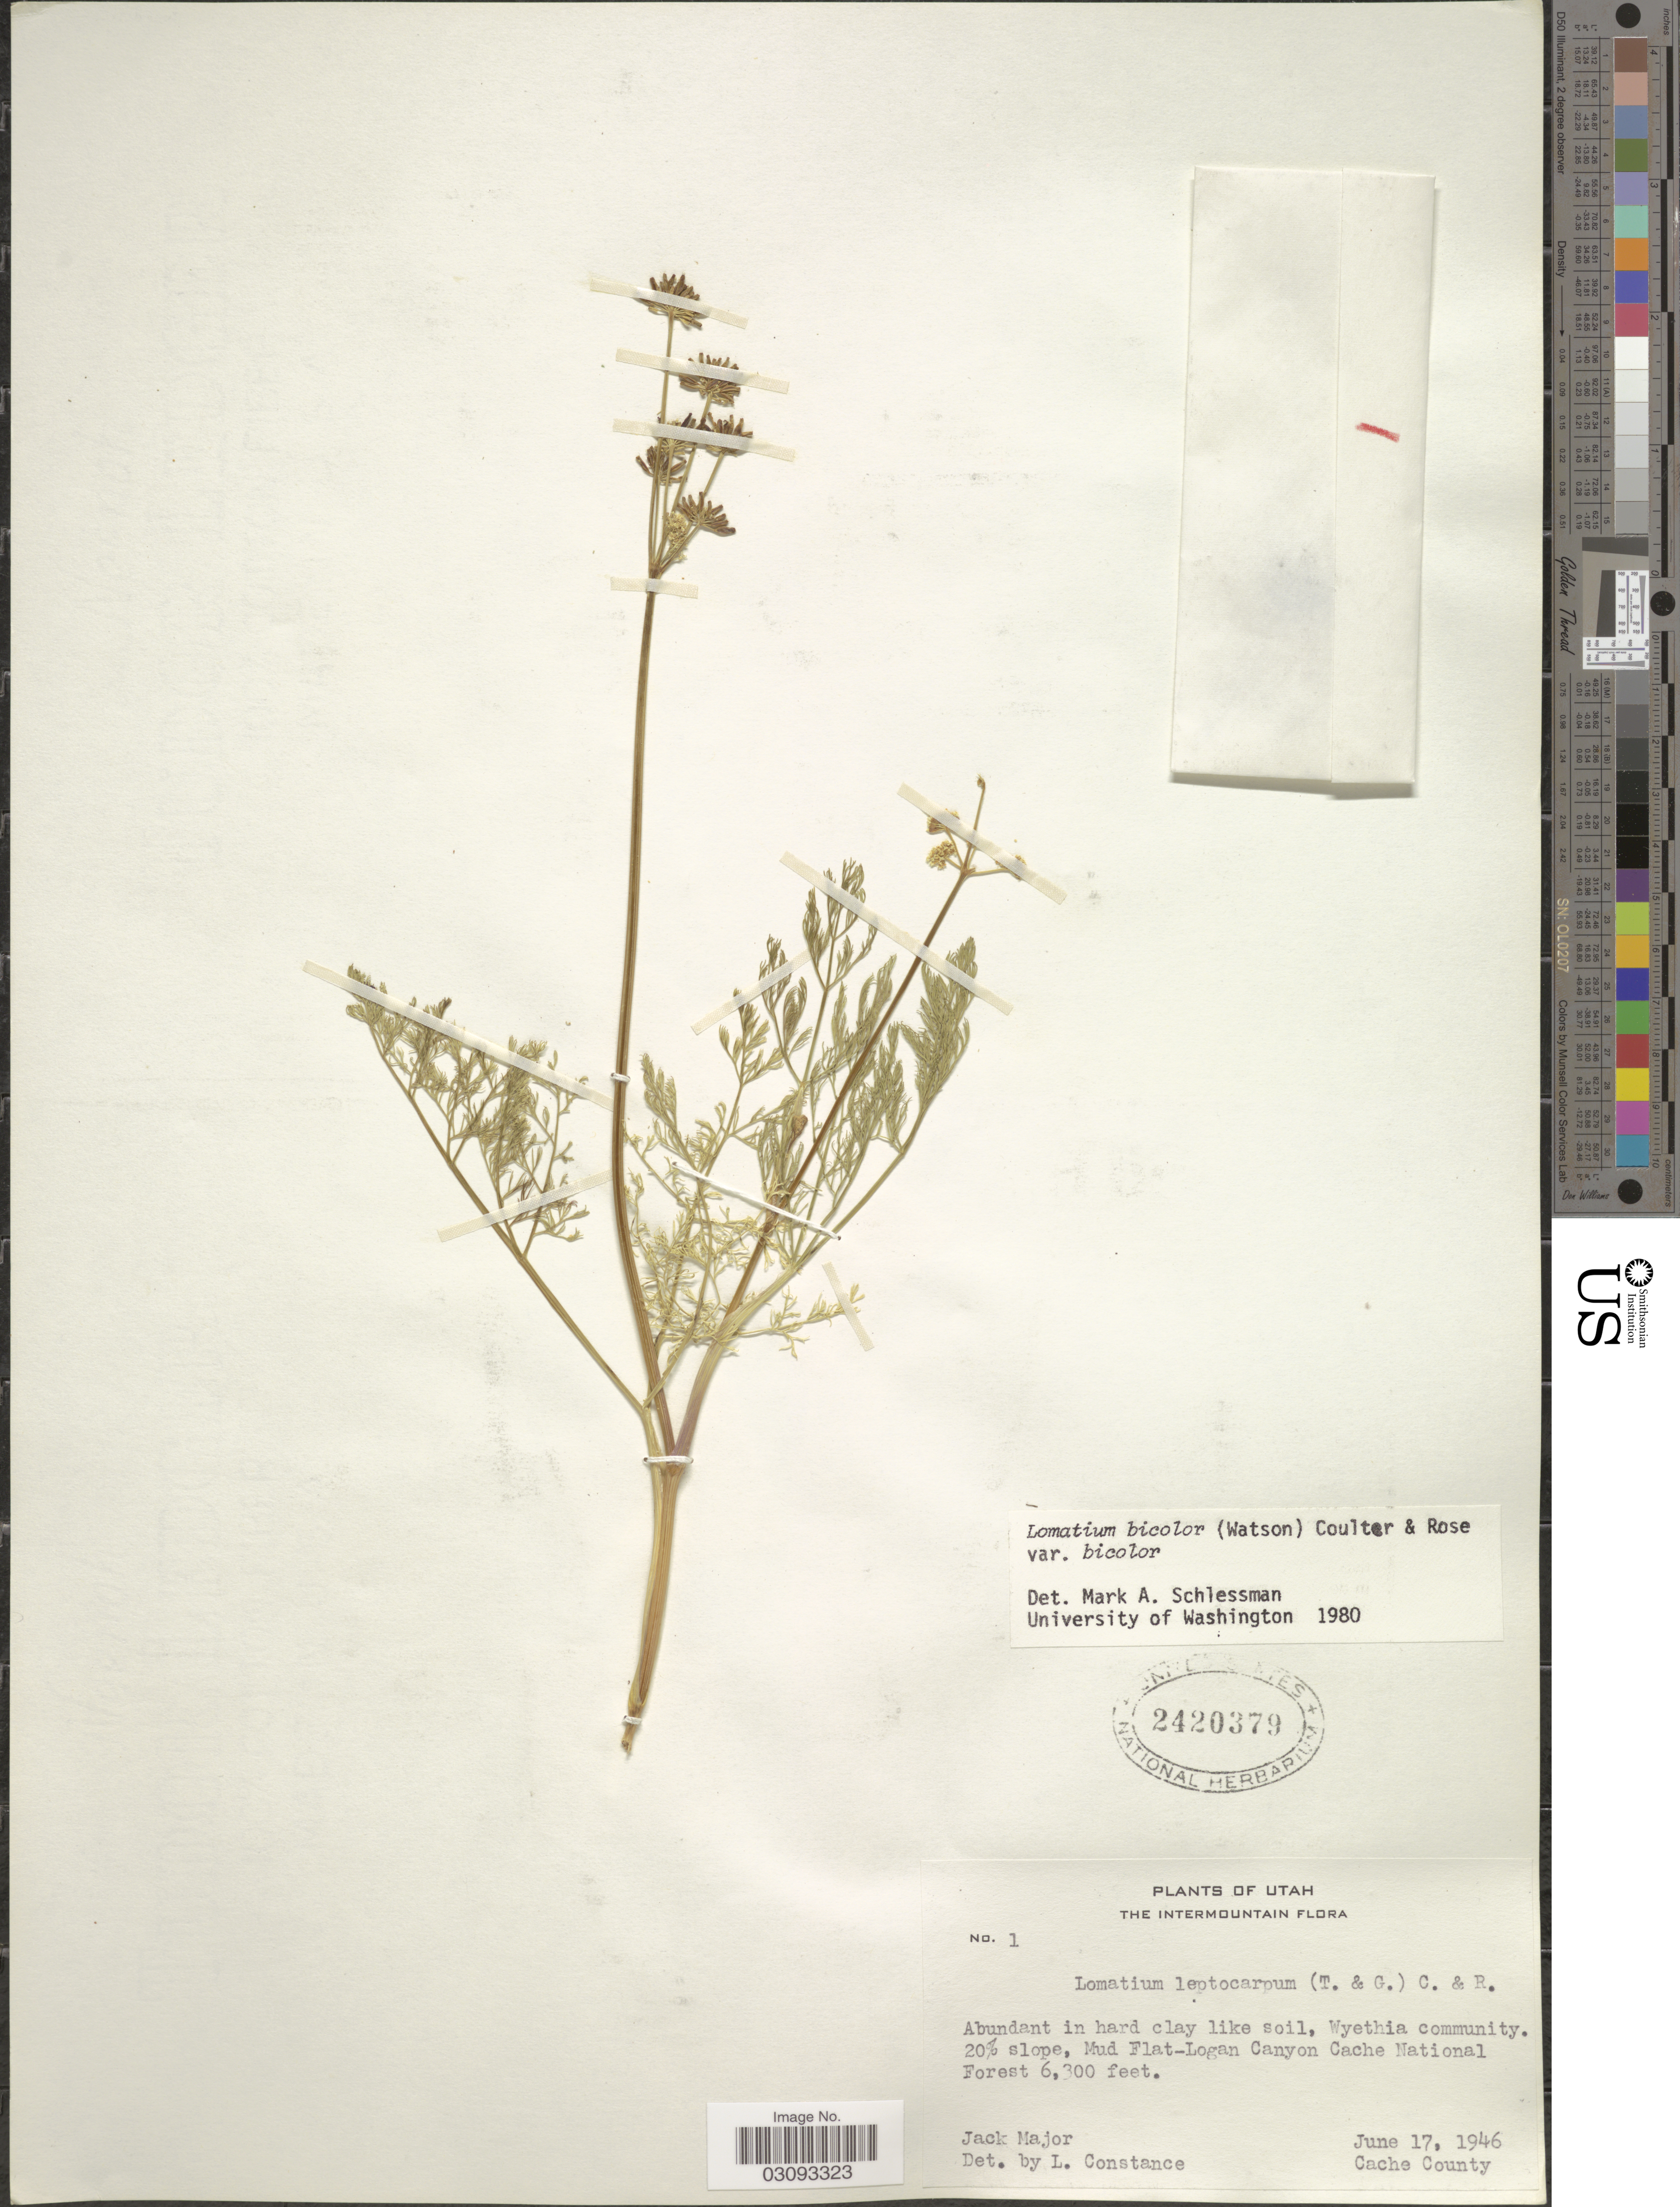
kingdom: Plantae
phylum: Tracheophyta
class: Magnoliopsida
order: Apiales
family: Apiaceae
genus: Lomatium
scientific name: Lomatium bicolor var. bicolor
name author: (S. Watson) J.M. Coult. & Rose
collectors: J. Major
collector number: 1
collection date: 1946-06-17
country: United States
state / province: Utah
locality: The Intermountain. Wyethia community, 20% slope, Mud Flat-Lagon Canyon Cache National Forest. Cache County.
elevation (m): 1920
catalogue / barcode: US 2420379